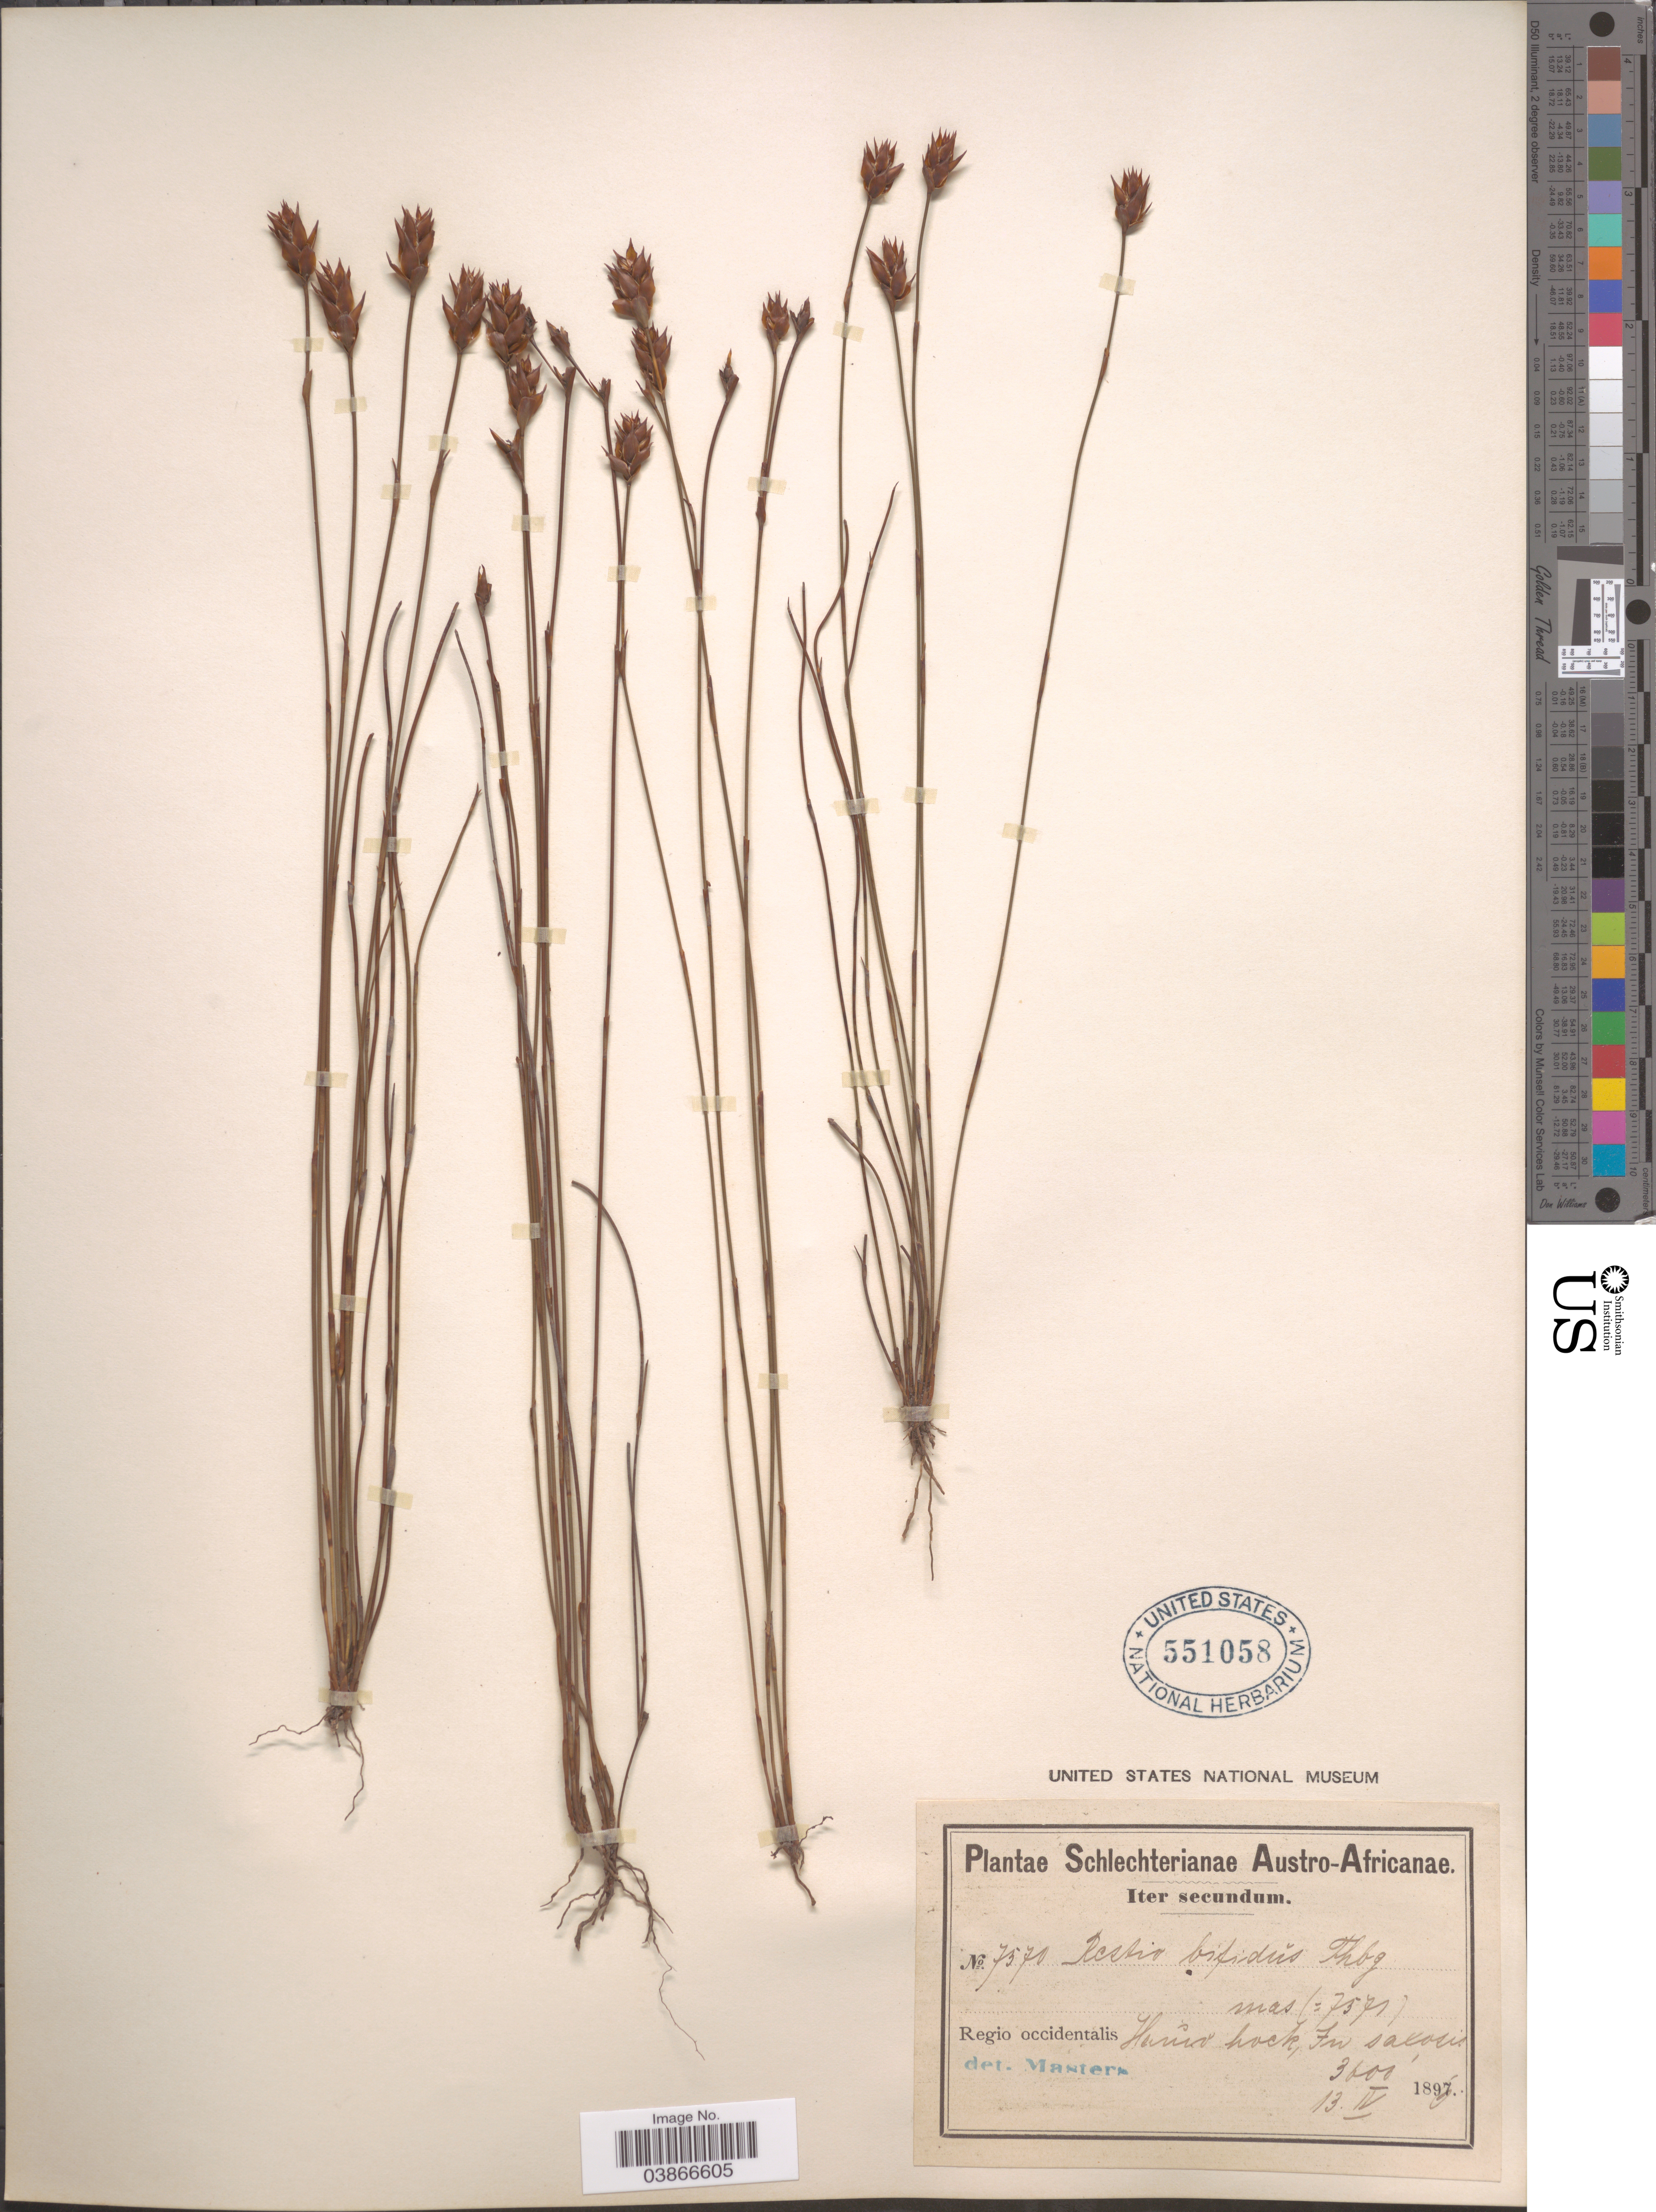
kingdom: Plantae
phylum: Tracheophyta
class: Liliopsida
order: Poales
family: Restionaceae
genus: Restio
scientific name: Restio bifidus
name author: Thunb.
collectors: Schlechter, --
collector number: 7570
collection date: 1896-04-13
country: South Africa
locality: Austro-Africanae. Regio occidentalis. Hauw hoek, In saxosis.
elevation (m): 1097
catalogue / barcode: US 551058